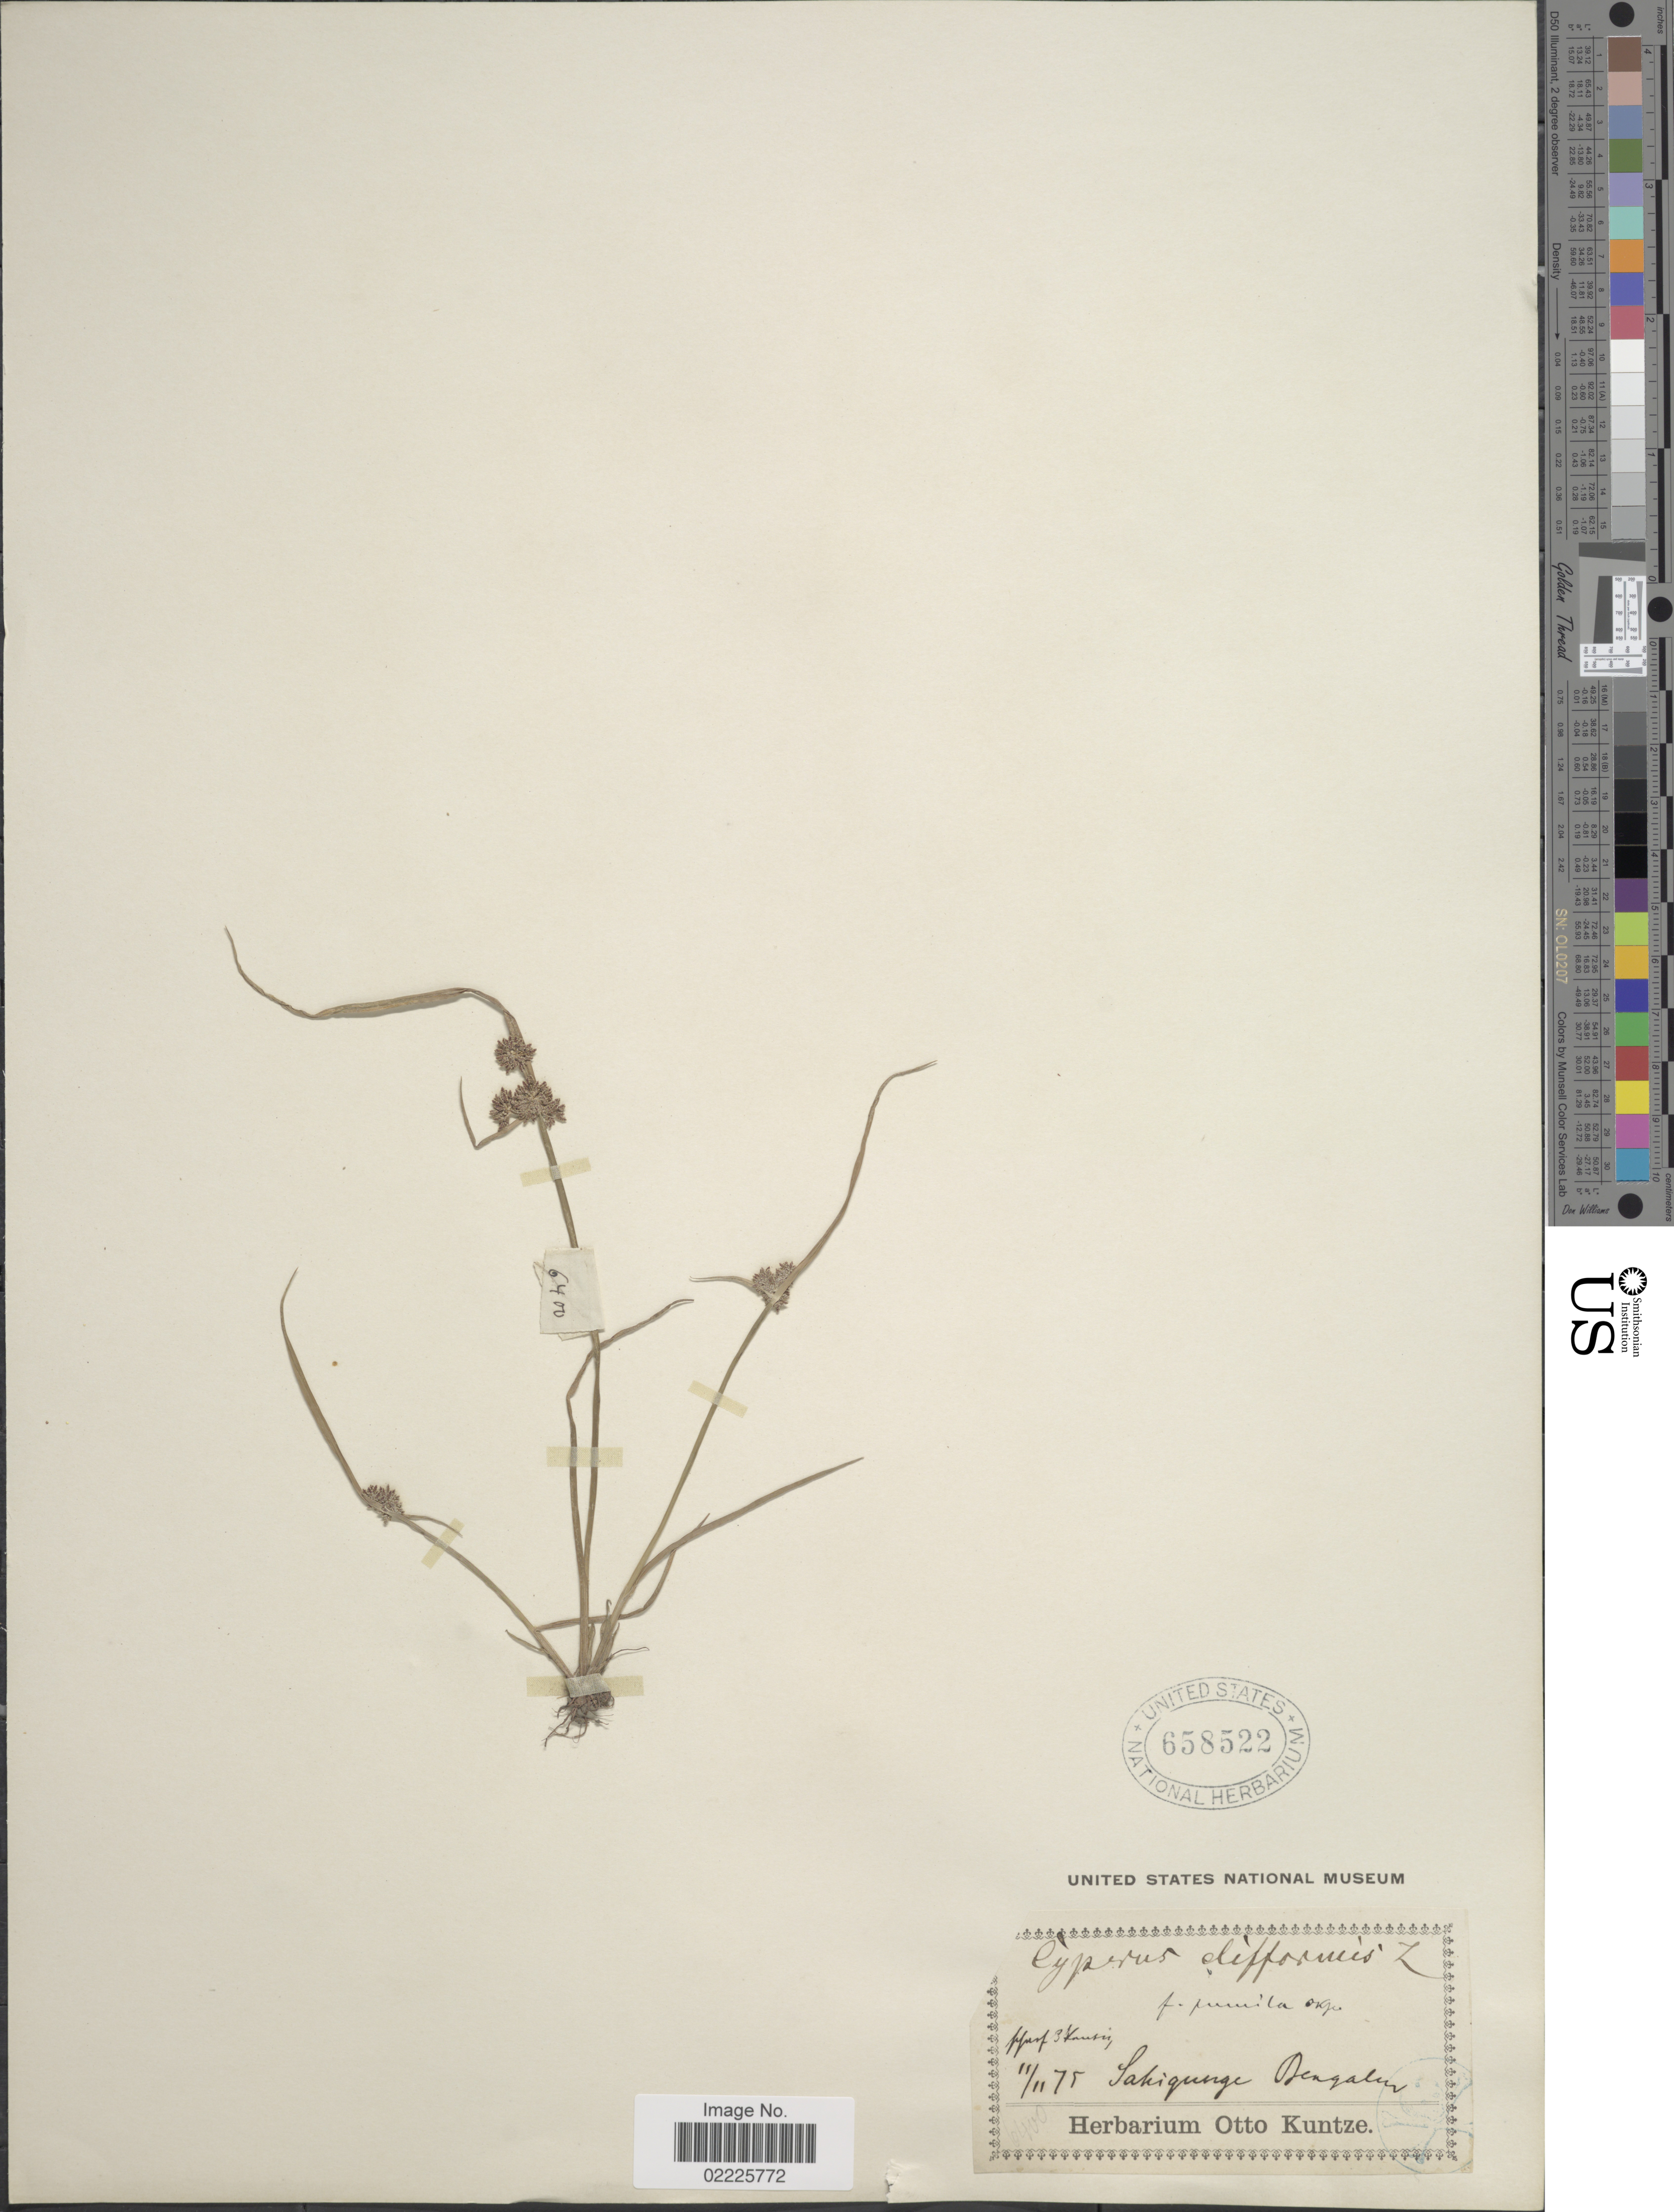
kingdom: Plantae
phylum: Tracheophyta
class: Liliopsida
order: Poales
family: Cyperaceae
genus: Cyperus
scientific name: Cyperus difformis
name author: L.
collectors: ex herb. Otto Kuntze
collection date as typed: Transcribed d/m/y: 11/11/75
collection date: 1875-11-11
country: India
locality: Sakigunge Bengalen [interpreted]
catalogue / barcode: US 658522